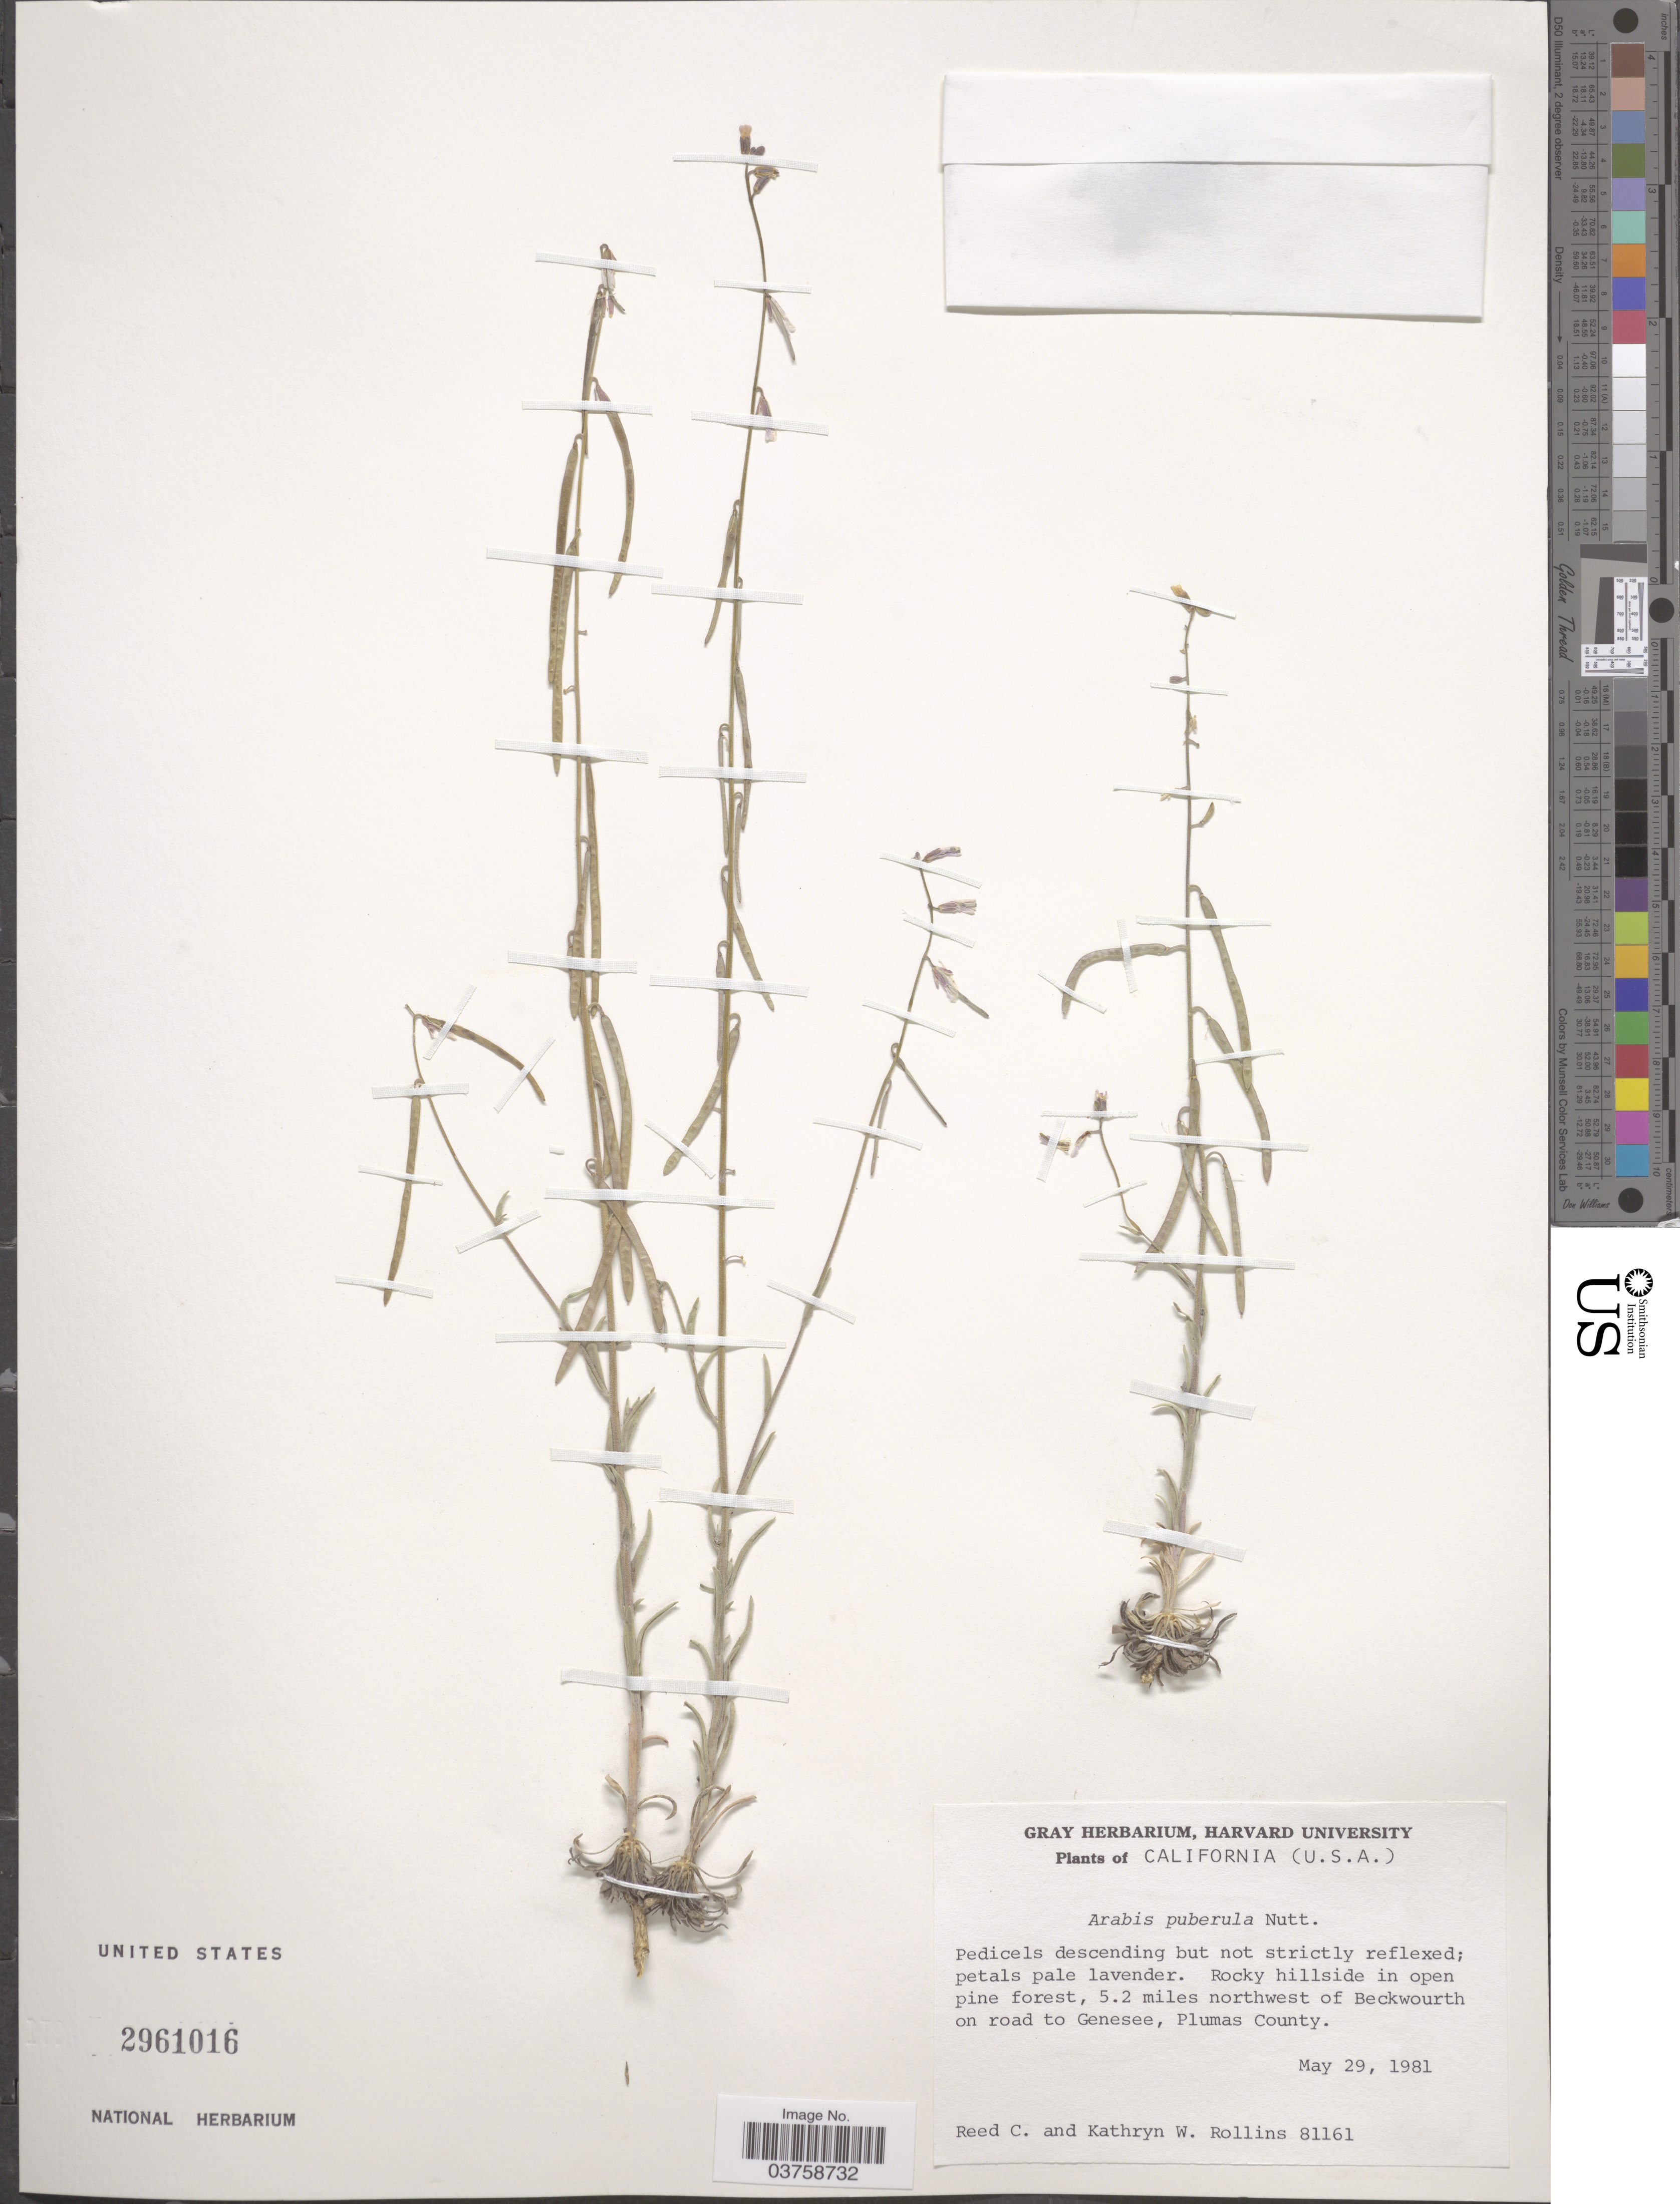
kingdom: Plantae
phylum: Tracheophyta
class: Magnoliopsida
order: Brassicales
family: Brassicaceae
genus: Arabis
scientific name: Arabis puberula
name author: Nutt.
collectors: R. C. Rollins & K. W. Rollins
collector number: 81161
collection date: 1981-05-29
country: United States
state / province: California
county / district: Plumas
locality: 5.2 miles northwest of Beckwourth on road to Genesee, Plumas County.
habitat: rocky hillside in open pine forest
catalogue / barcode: US 2961016